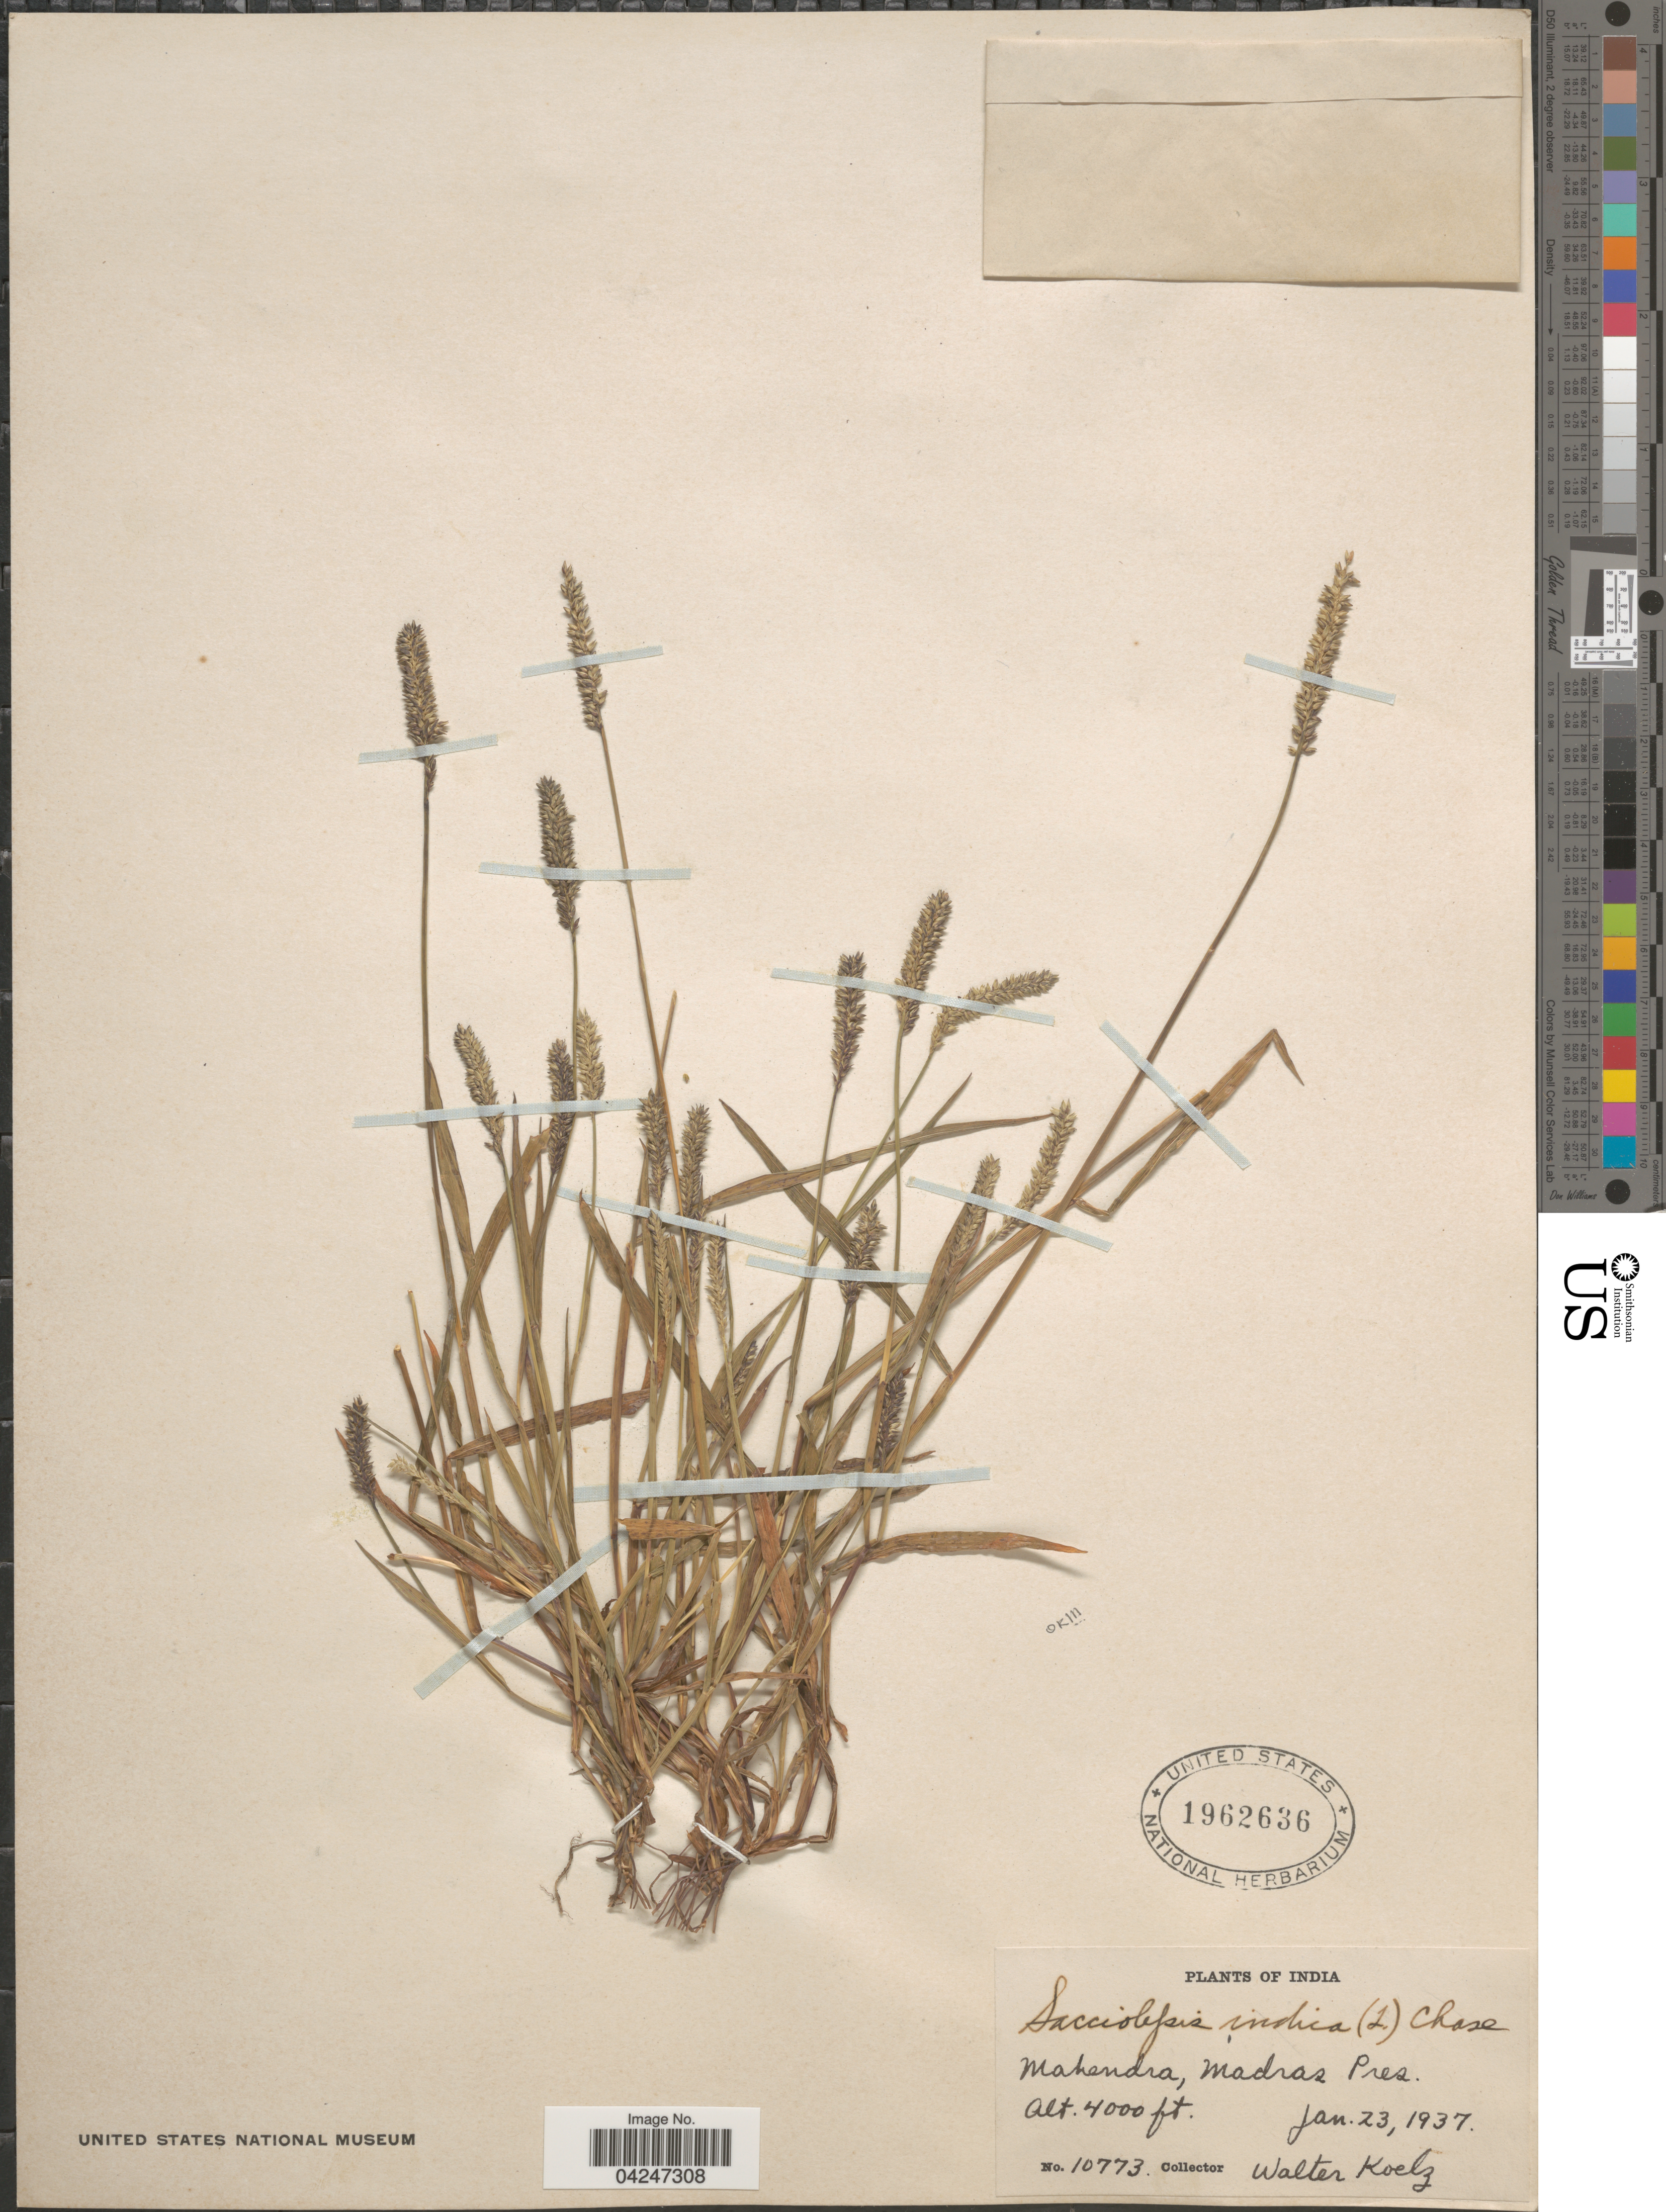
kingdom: Plantae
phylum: Tracheophyta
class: Liliopsida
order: Poales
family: Poaceae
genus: Sacciolepis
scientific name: Sacciolepis indica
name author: (L.) Chase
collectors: W. N. Koelz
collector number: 10773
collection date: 1937-01-23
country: India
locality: Mahendra, Madras Pres.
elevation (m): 1219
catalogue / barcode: US 1962636